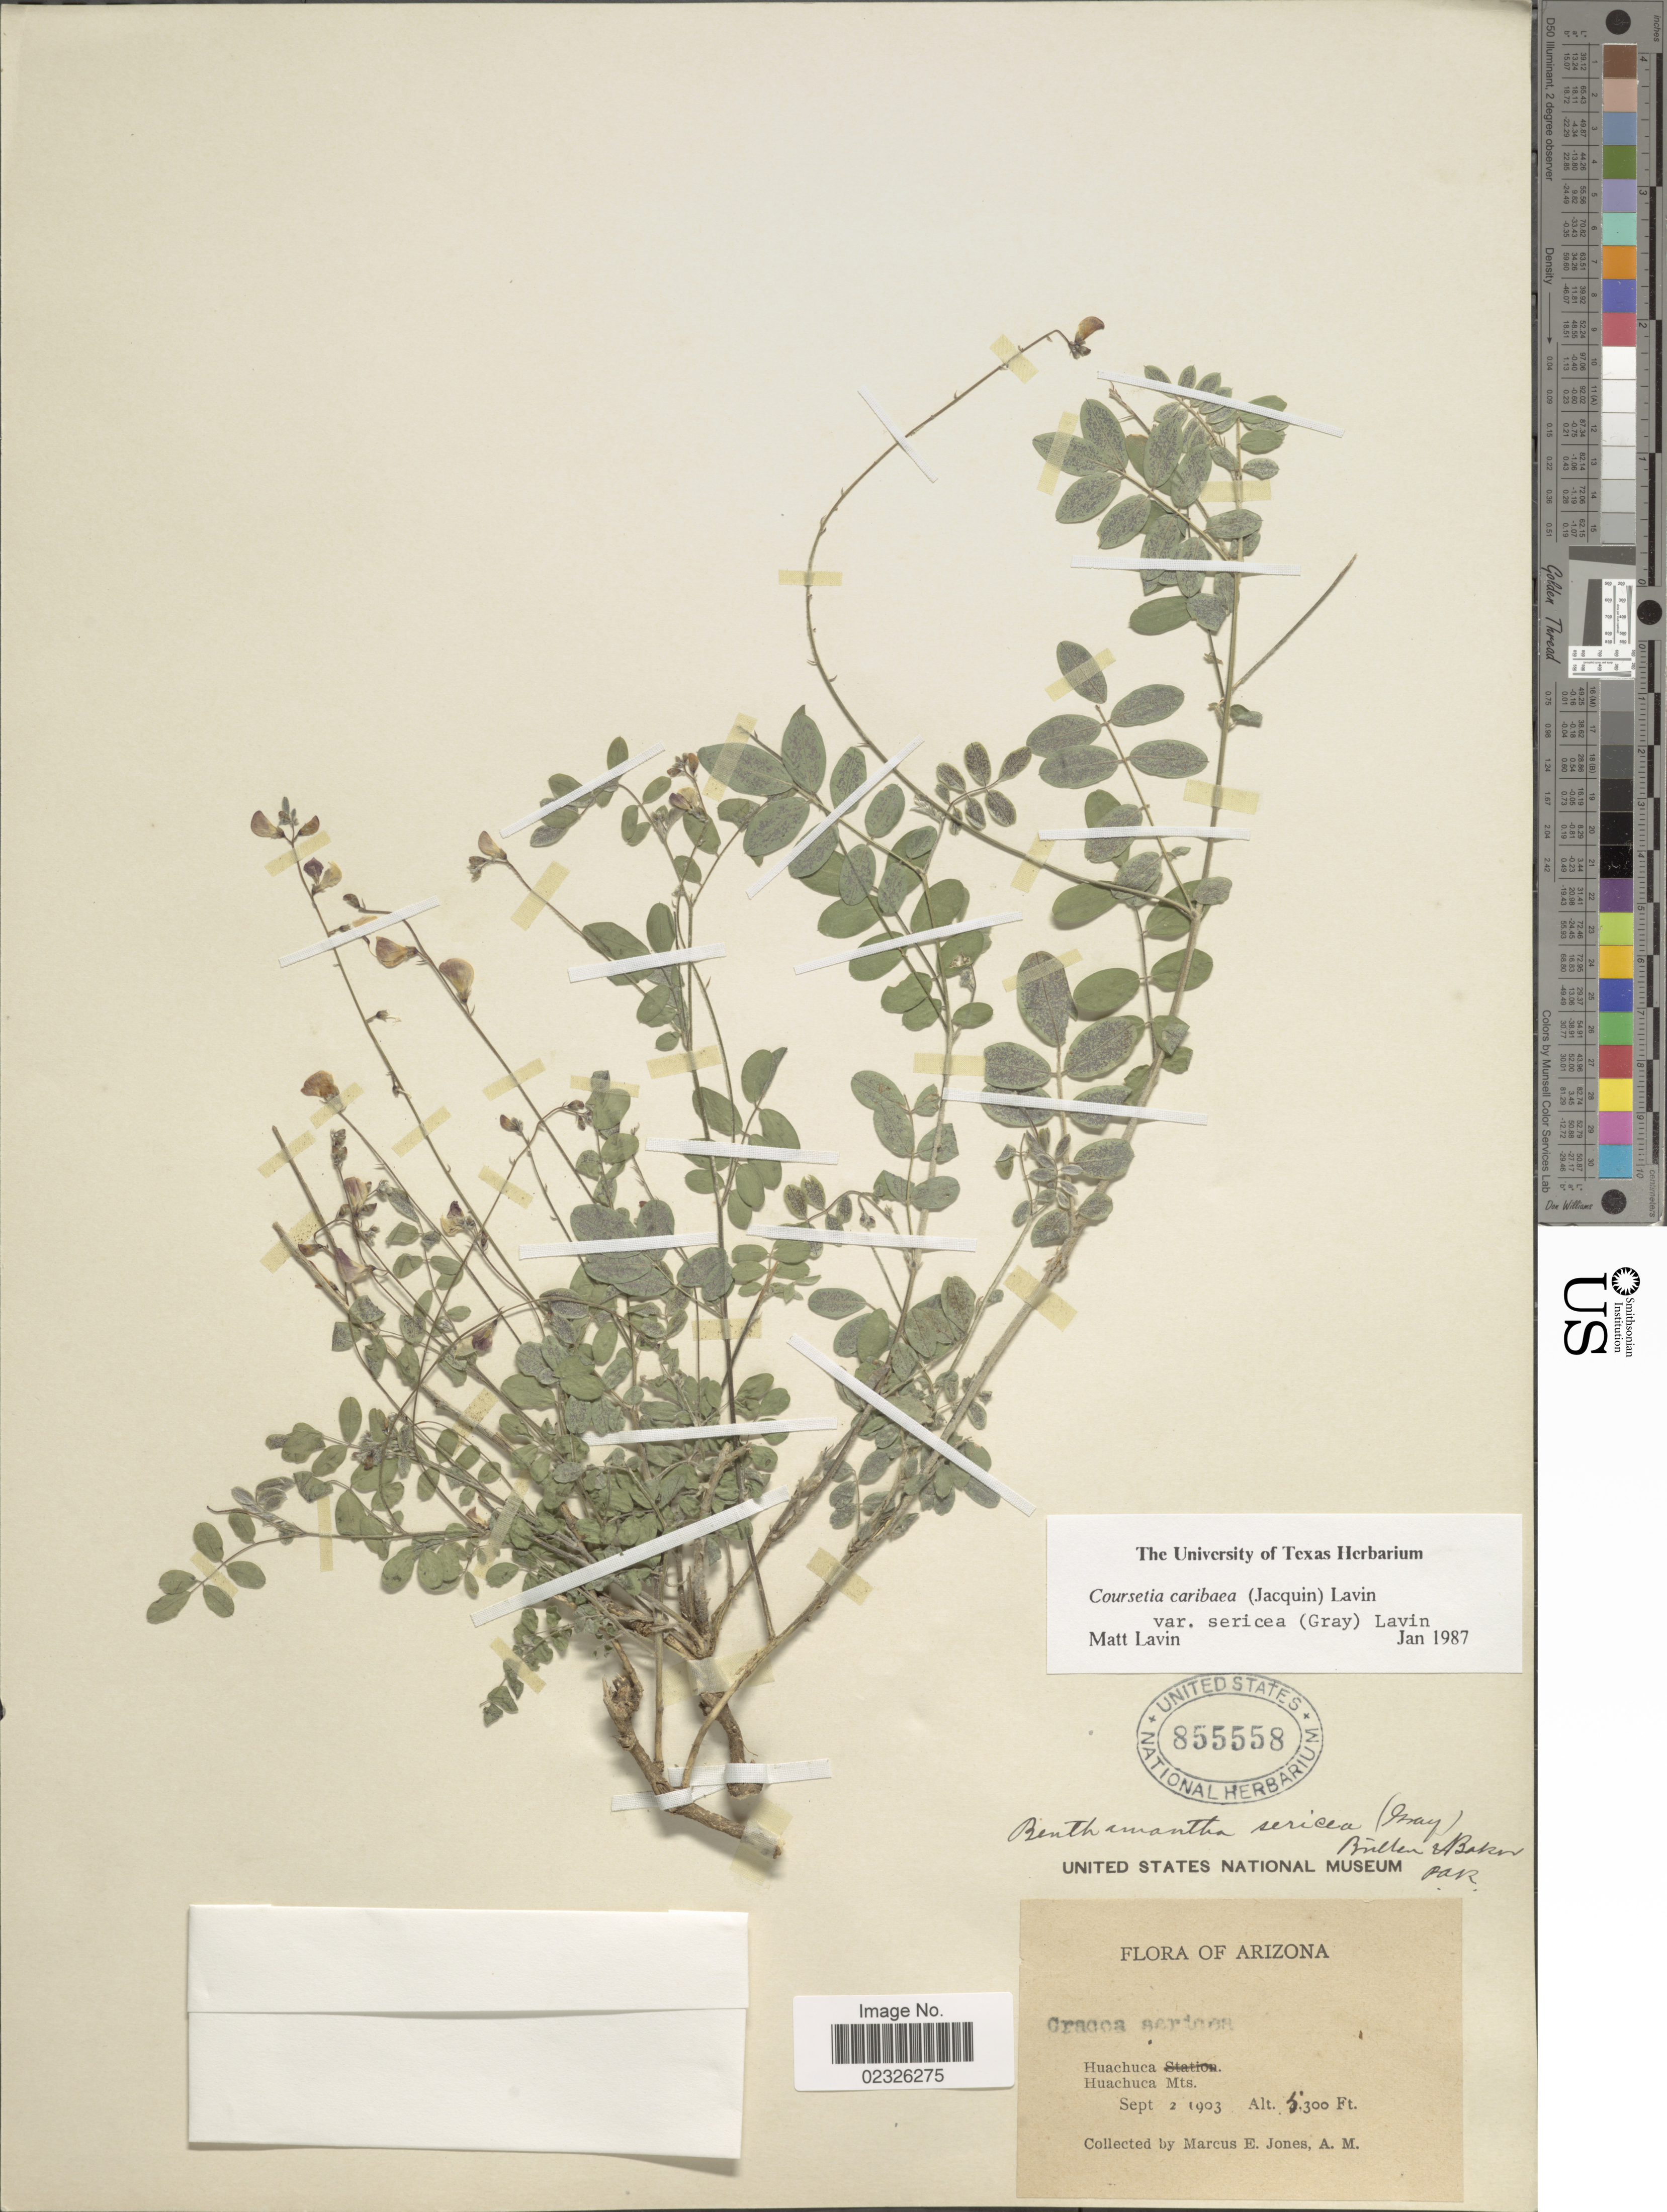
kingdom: Plantae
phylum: Tracheophyta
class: Magnoliopsida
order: Fabales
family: Fabaceae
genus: Coursetia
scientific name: Coursetia caribaea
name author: (Jacq.) Lavin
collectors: M. E. Jones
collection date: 1903-09-02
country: United States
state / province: Arizona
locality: Huachuca. huachuca Mts.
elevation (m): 1615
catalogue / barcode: US 855558